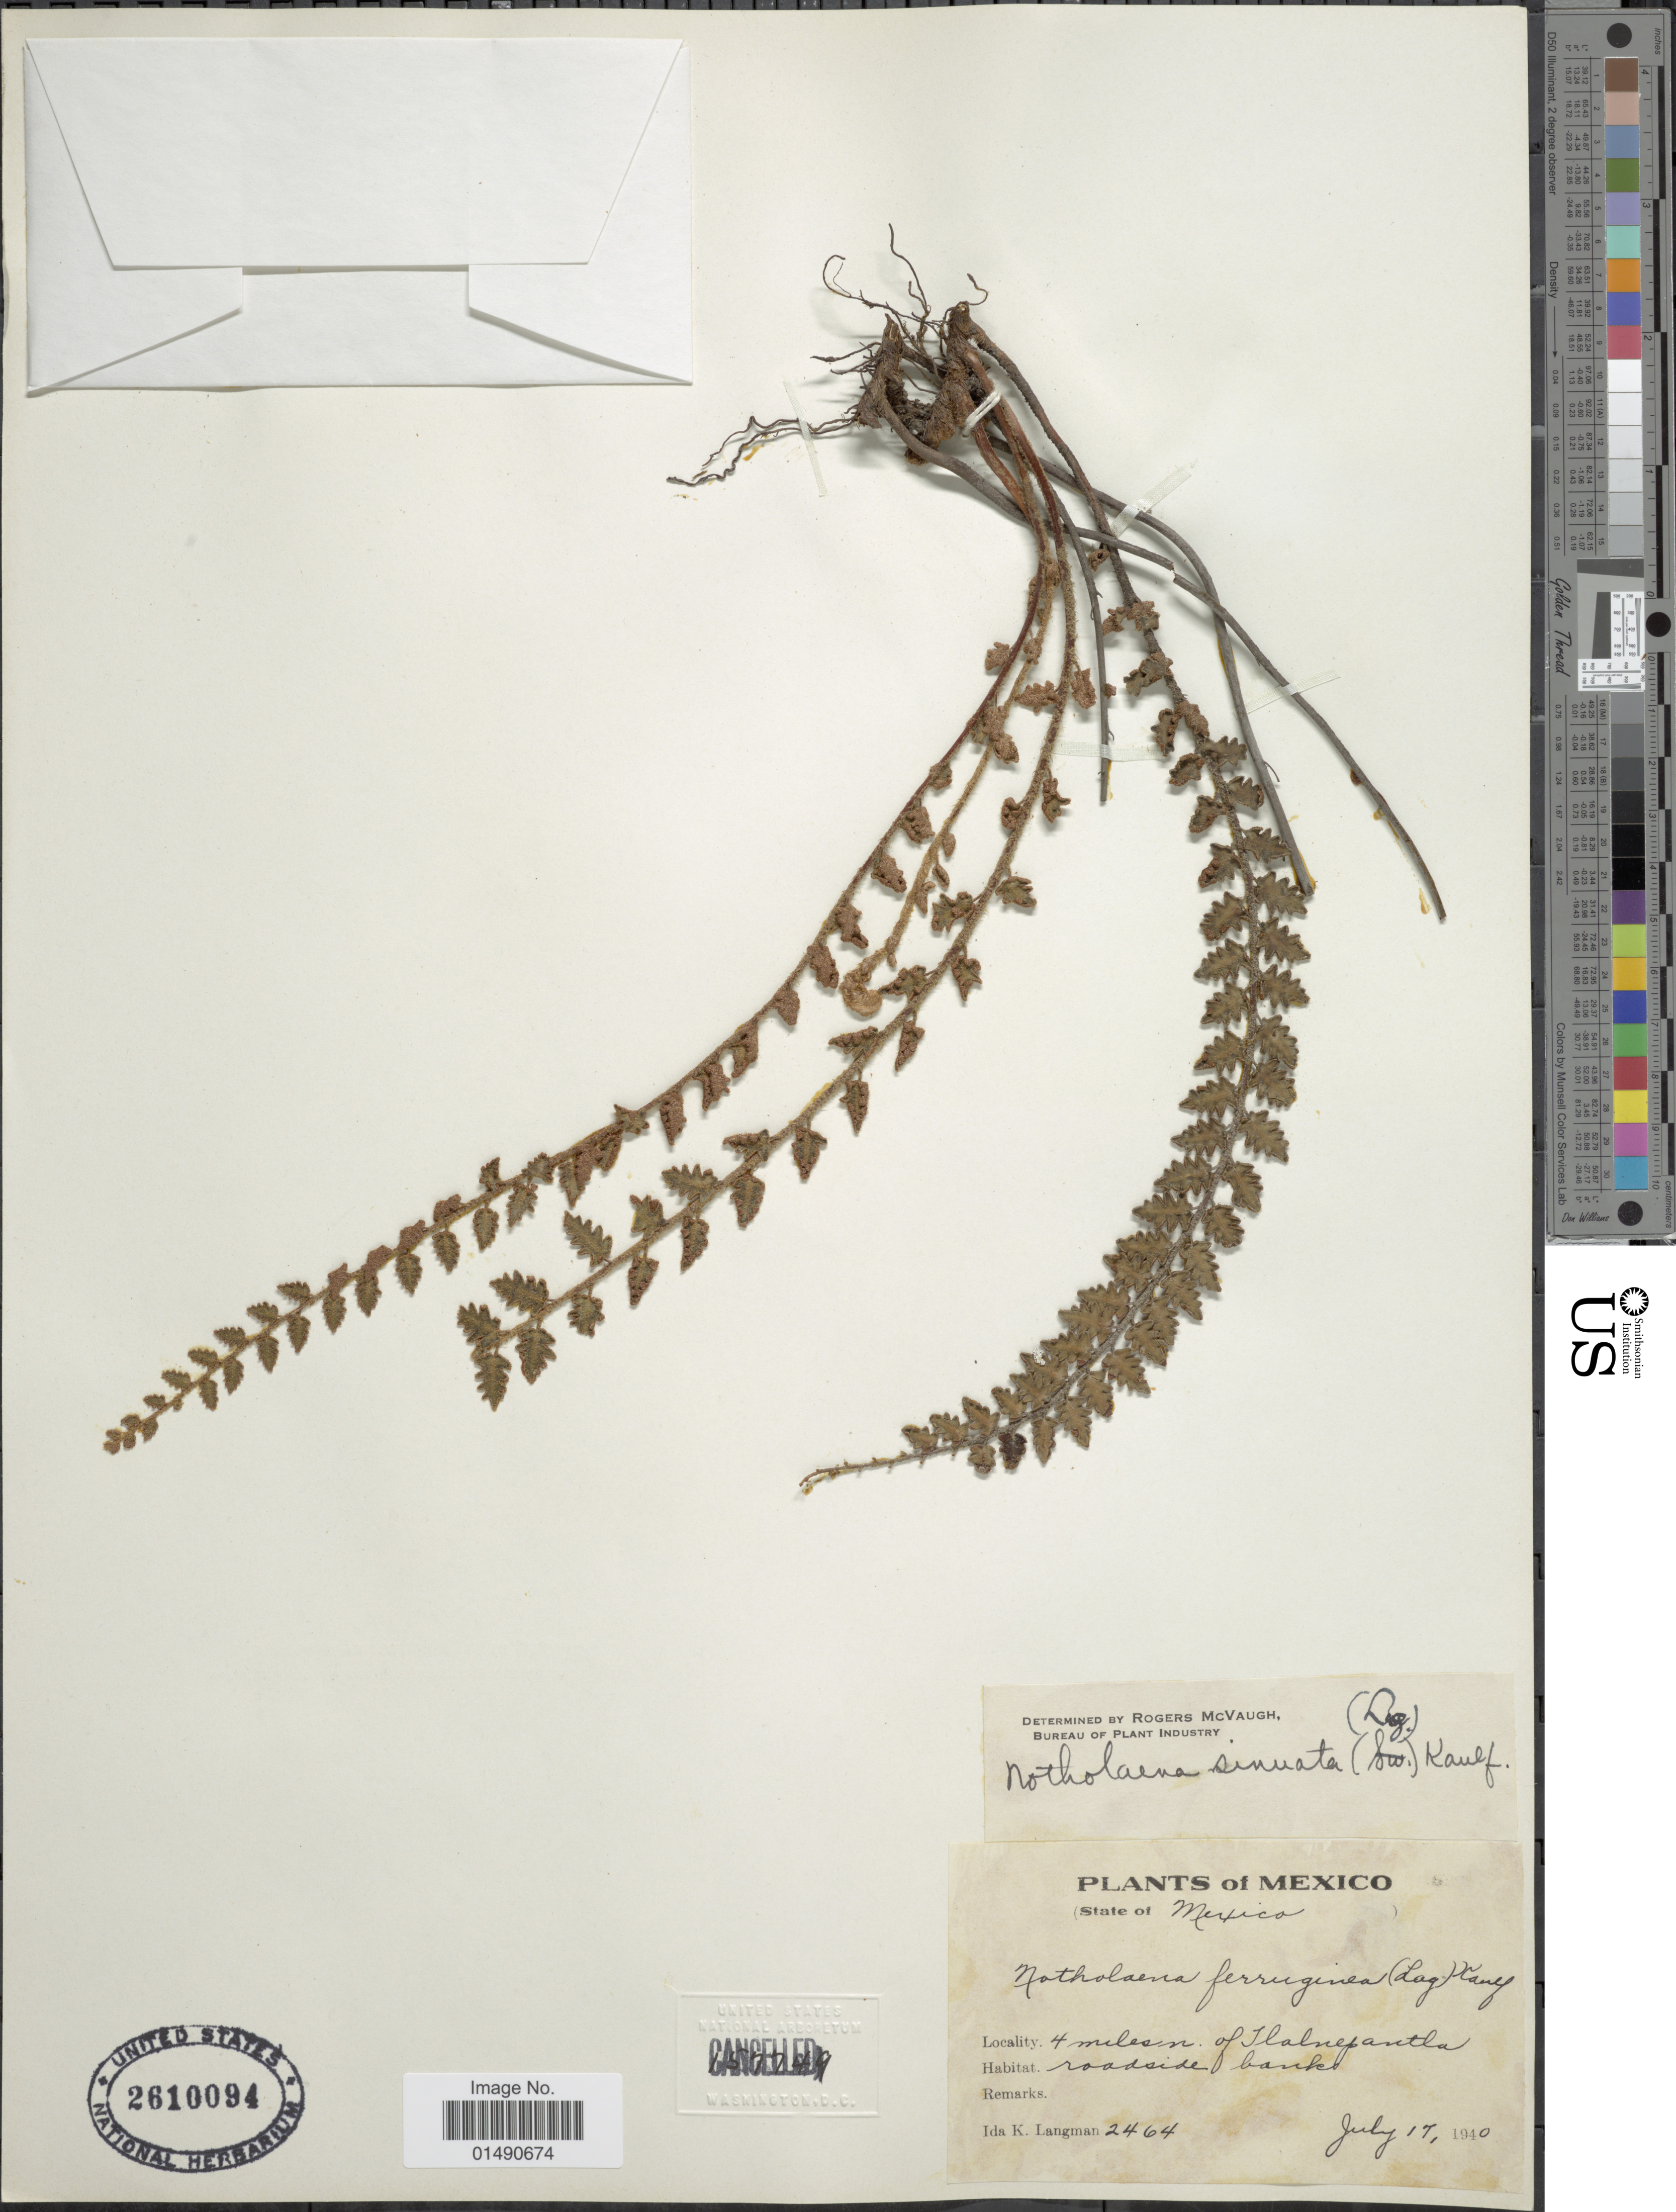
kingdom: Plantae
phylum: Tracheophyta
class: Polypodiopsida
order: Polypodiales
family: Pteridaceae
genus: Astrolepis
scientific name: Astrolepis sinuata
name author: (Lag. ex Sw.) D.M. Benham & Windham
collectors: I. K. Langman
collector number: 2464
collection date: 1940-07-17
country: Mexico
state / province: México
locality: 4 miles N. of Tlalnepantla, roadside banks.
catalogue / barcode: US 2610094